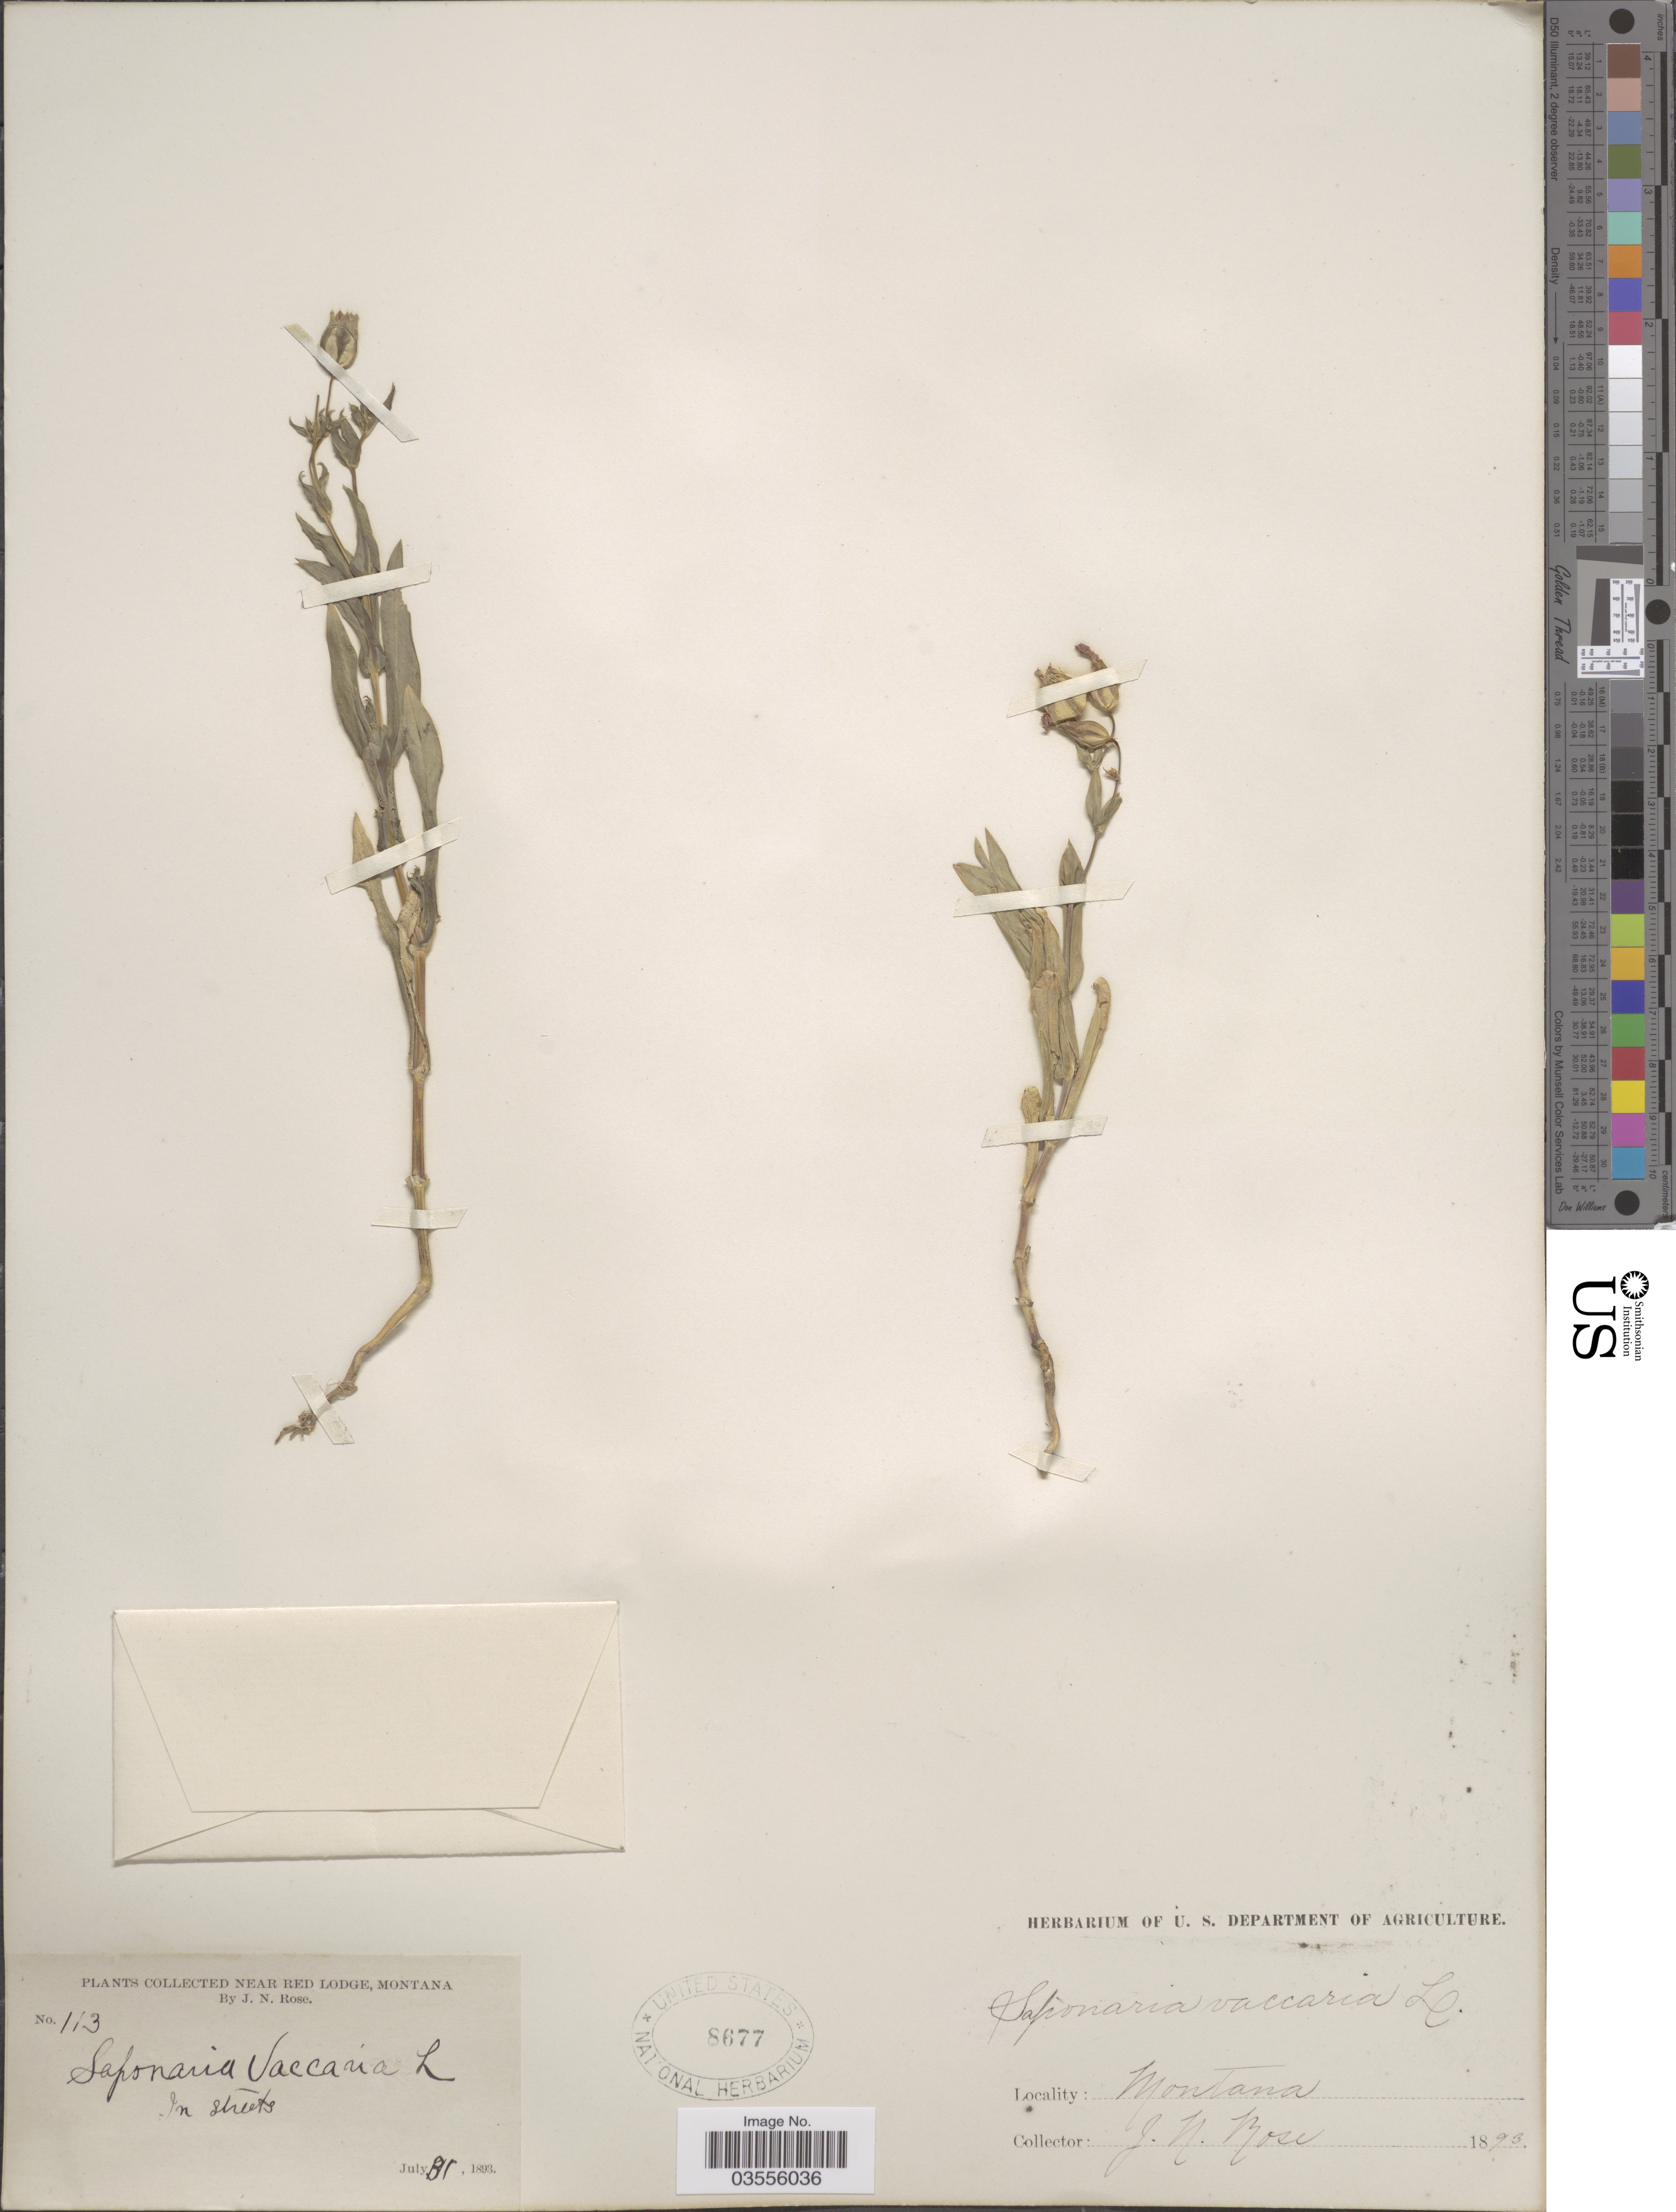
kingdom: Plantae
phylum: Tracheophyta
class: Magnoliopsida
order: Caryophyllales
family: Caryophyllaceae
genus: Gypsophila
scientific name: Gypsophila vaccaria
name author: (L.) Sm.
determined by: Strong, M. T., (US), Smithsonian Institution - National Museum of Natural History (UNITED STATES)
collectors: J. N. Rose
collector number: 113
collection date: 1893-07-31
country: United States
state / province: Montana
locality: Near Red Lodge. In streets.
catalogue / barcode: US 8677